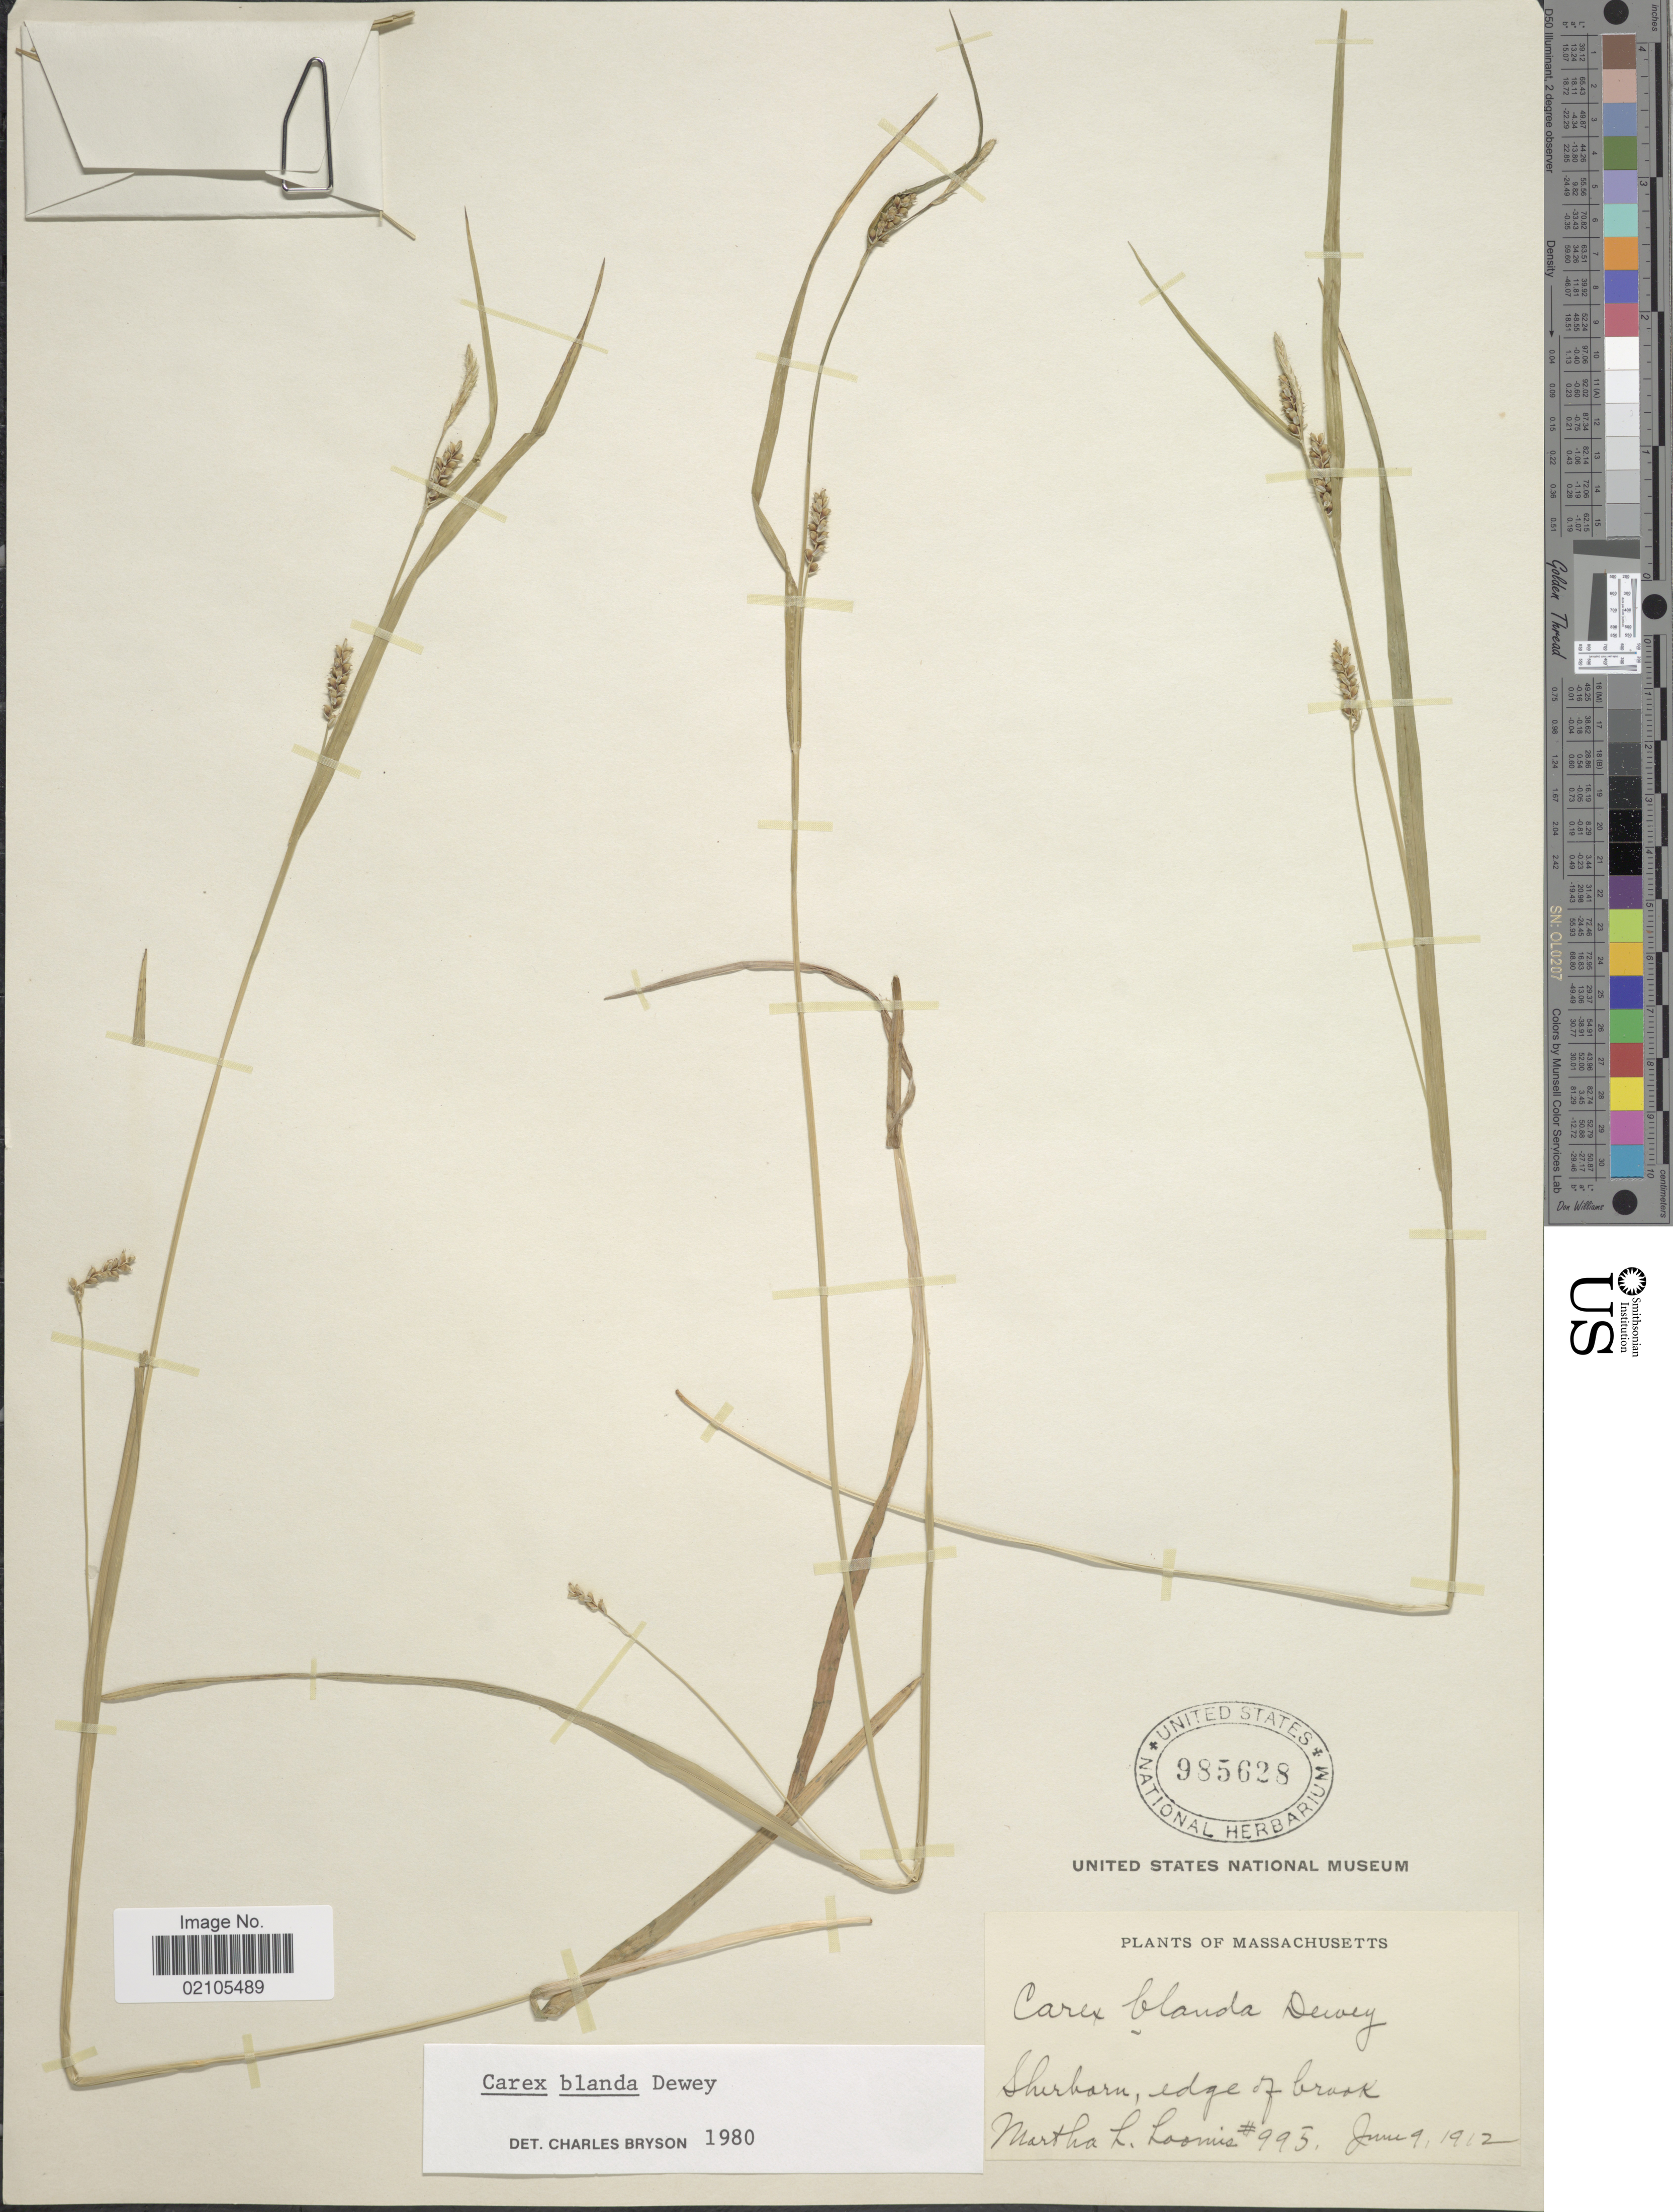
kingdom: Plantae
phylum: Tracheophyta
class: Liliopsida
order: Poales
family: Cyperaceae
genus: Carex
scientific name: Carex blanda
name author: Dewey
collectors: M. L. Loomis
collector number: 995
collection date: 1912-06-09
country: United States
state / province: Massachusetts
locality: Sherborn, edge of brook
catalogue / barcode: US 985628